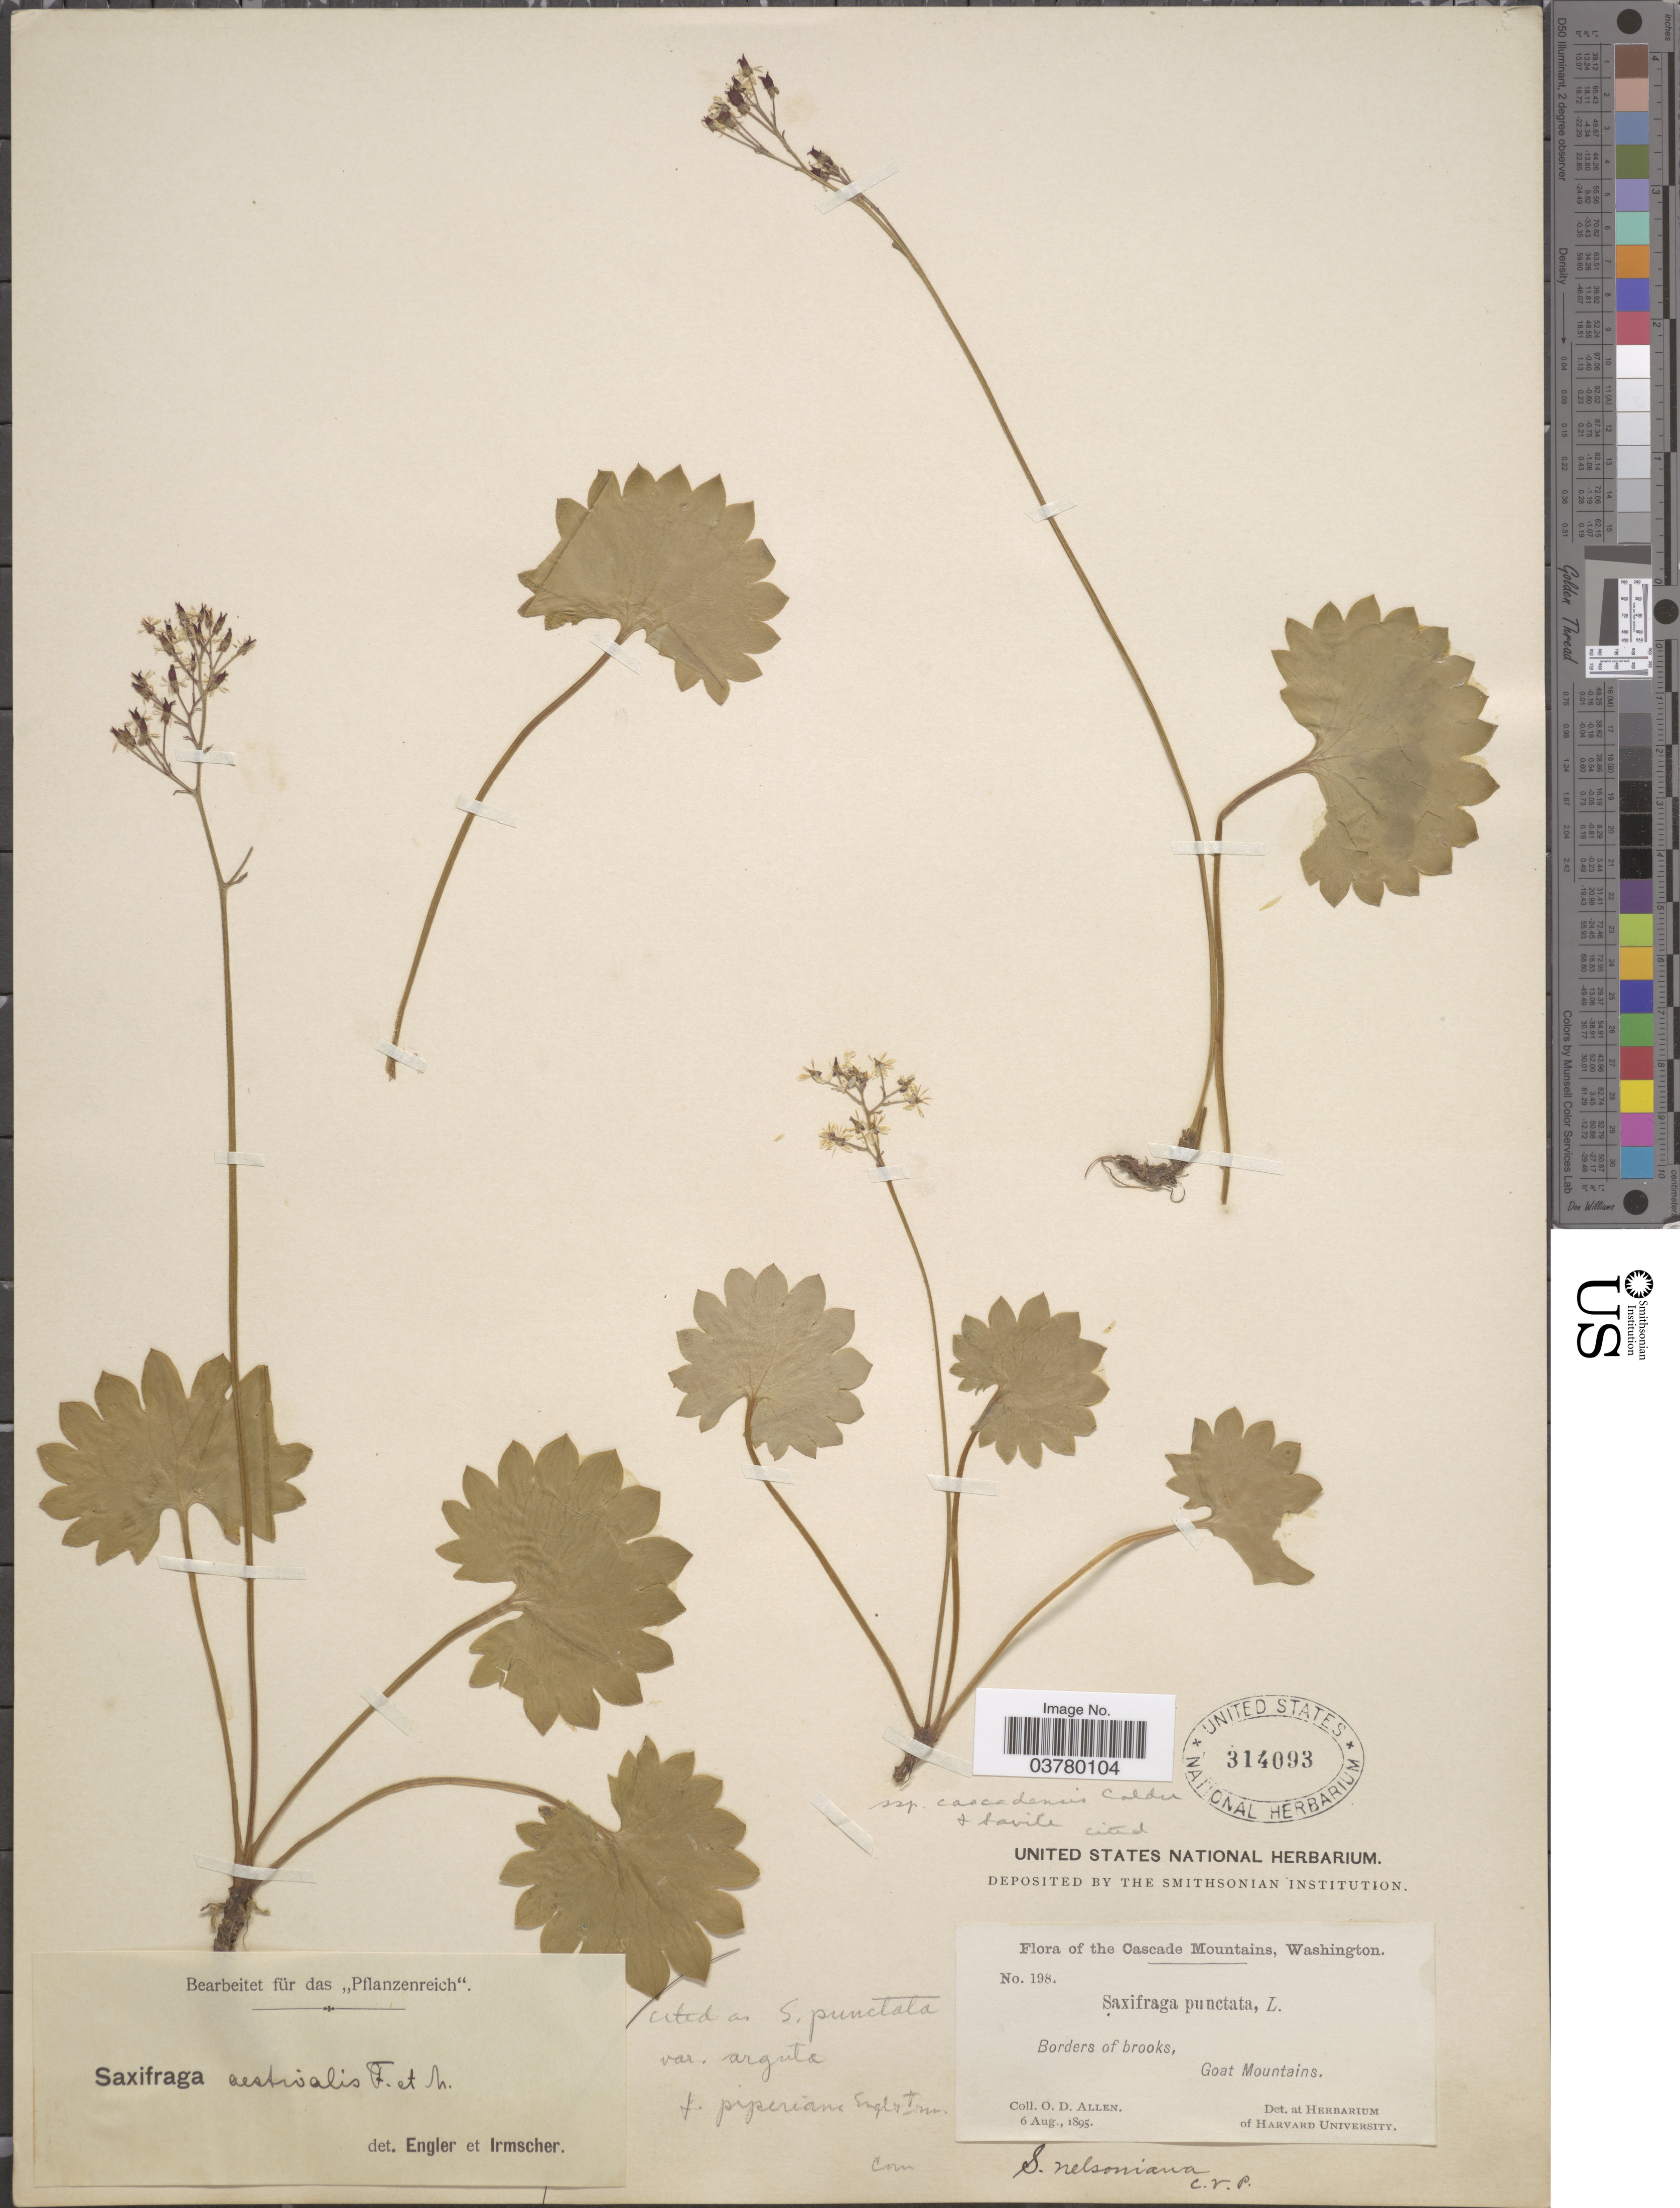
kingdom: Plantae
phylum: Tracheophyta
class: Magnoliopsida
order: Saxifragales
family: Saxifragaceae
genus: Micranthes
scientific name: Micranthes nelsoniana var. cascadensis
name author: (Calder & Savile) Gornall & H. Ohba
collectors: O. D. Allen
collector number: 198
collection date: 1895-08-06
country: United States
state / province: Washington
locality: The Cascade Mountains. Borders of brooks, Goat Mountains.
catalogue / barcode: US 314093